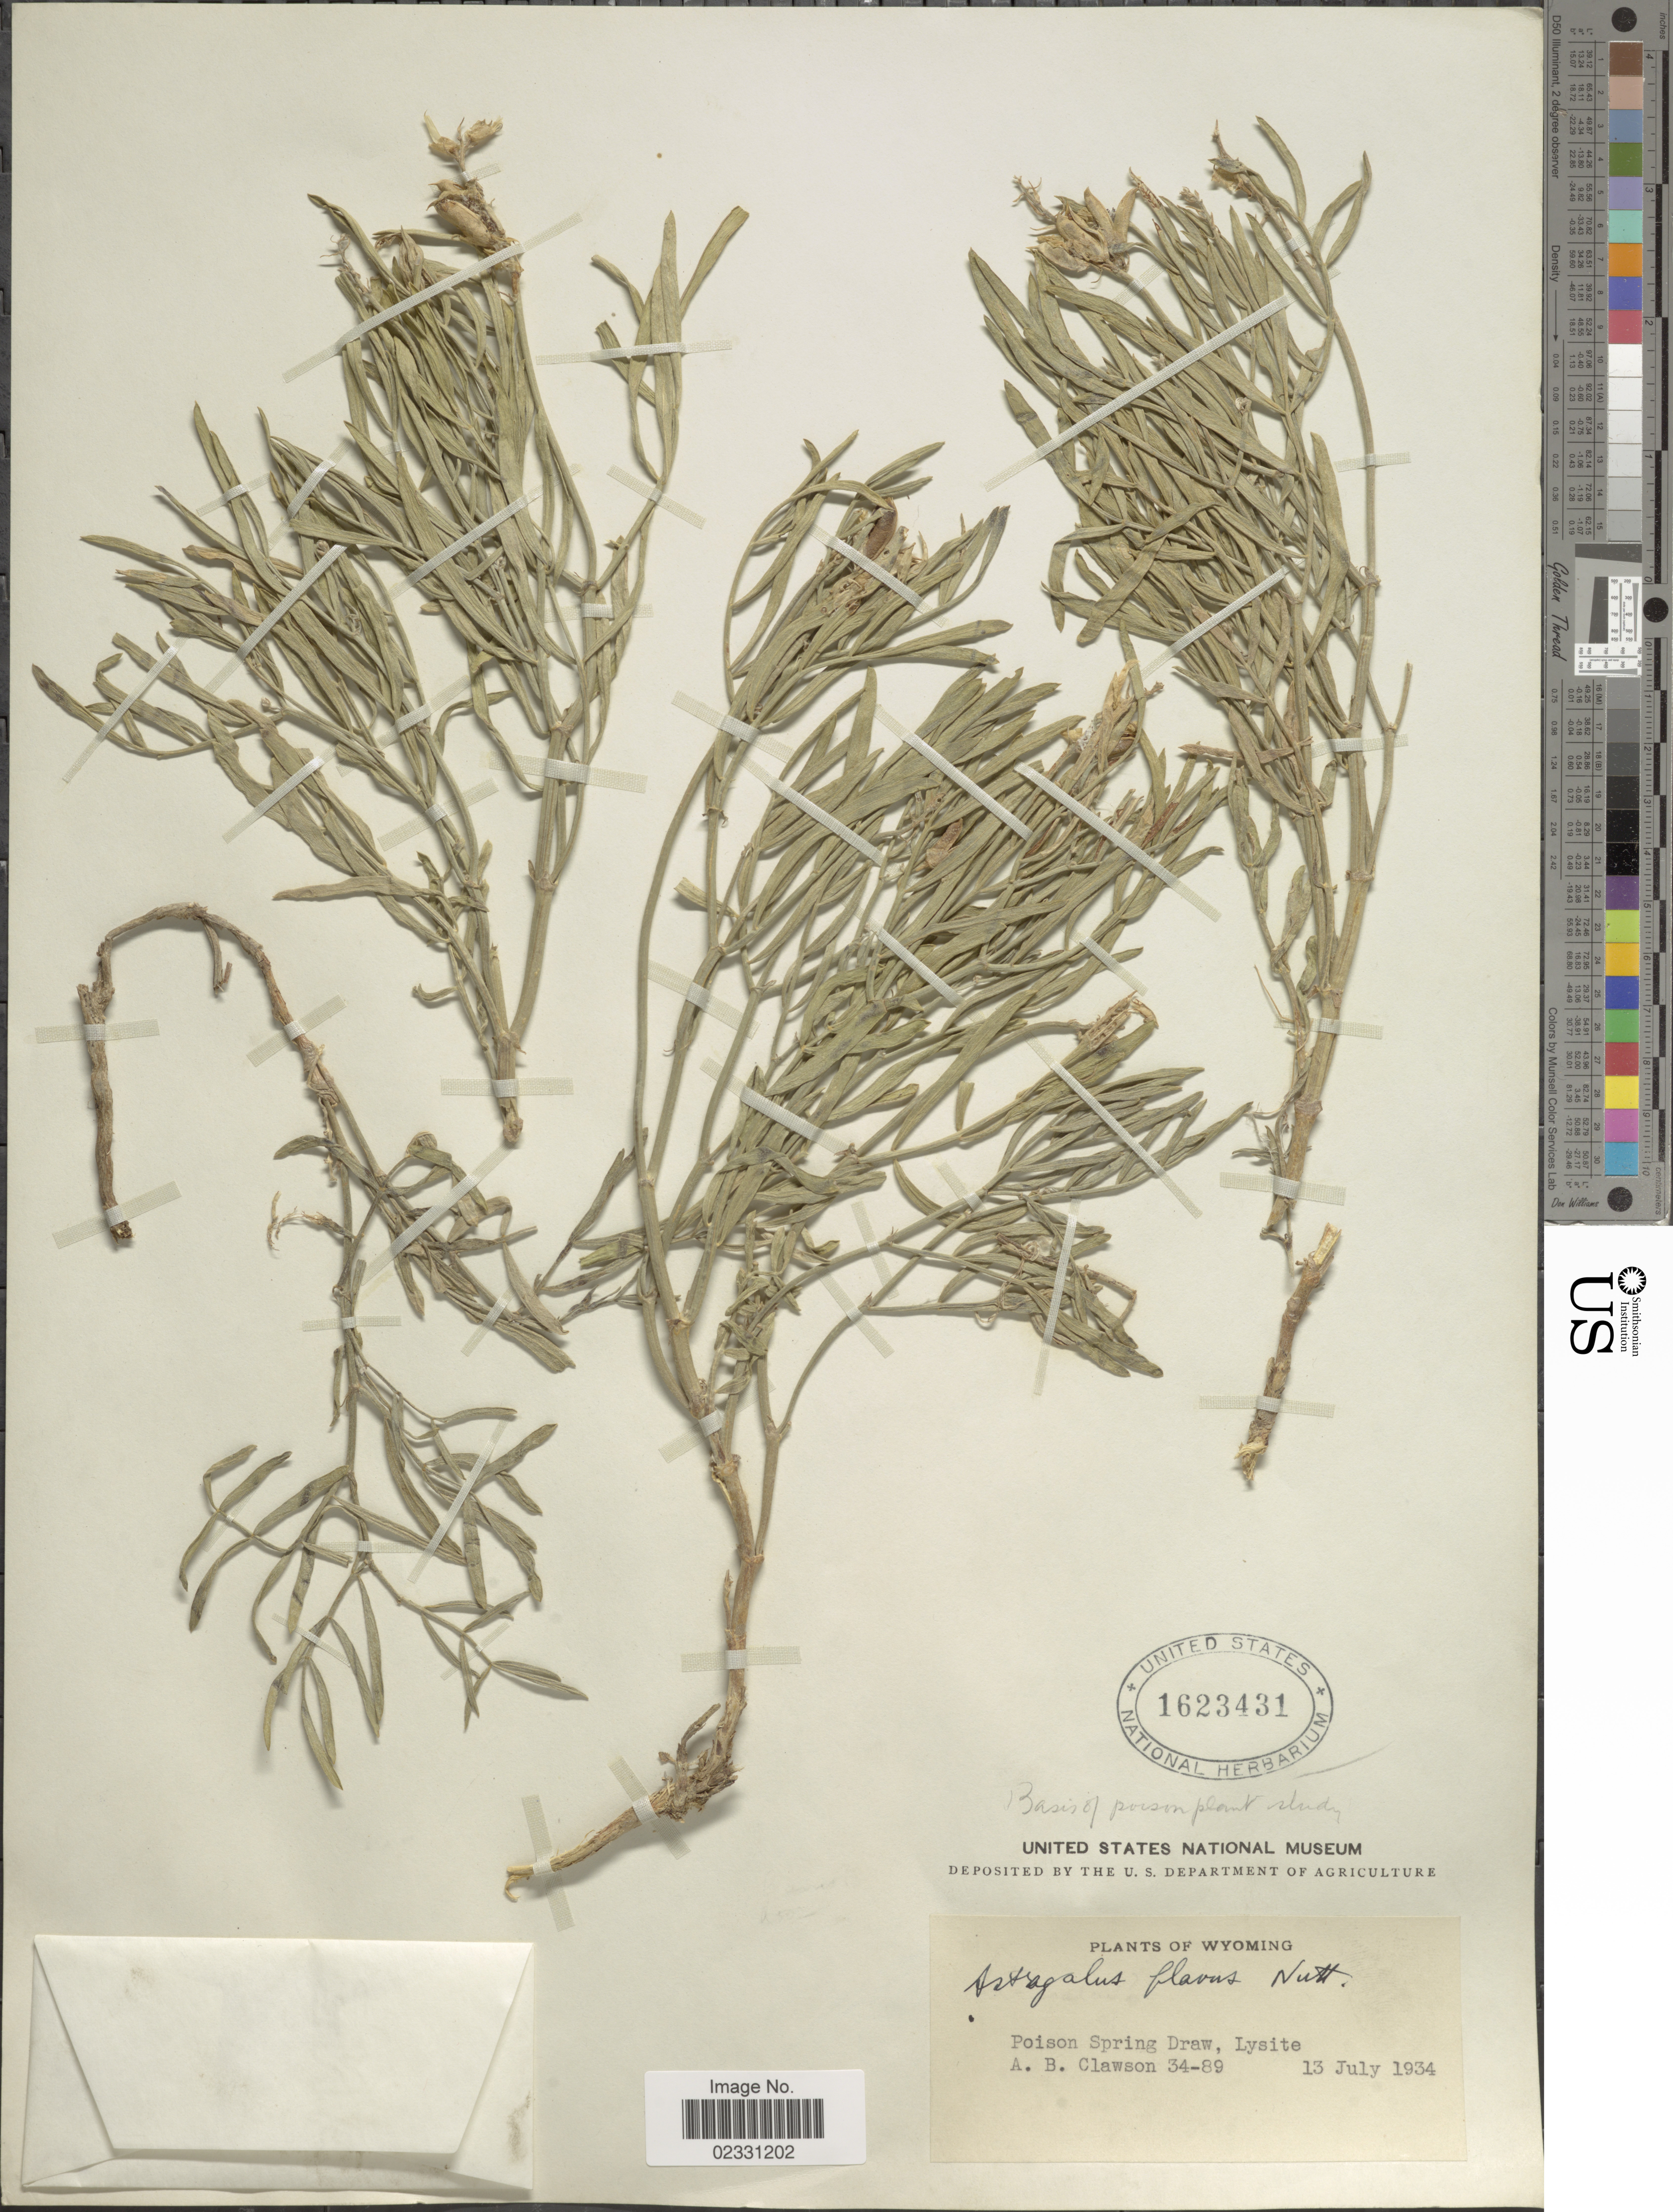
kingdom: Plantae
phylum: Tracheophyta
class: Magnoliopsida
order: Fabales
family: Fabaceae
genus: Astragalus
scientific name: Astragalus flavus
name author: Torr. & A. Gray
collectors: A. Clawson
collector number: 34-89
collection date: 1934-07-13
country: United States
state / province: Wyoming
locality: Poison Spring Daw, Lysite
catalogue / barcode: US 1623431